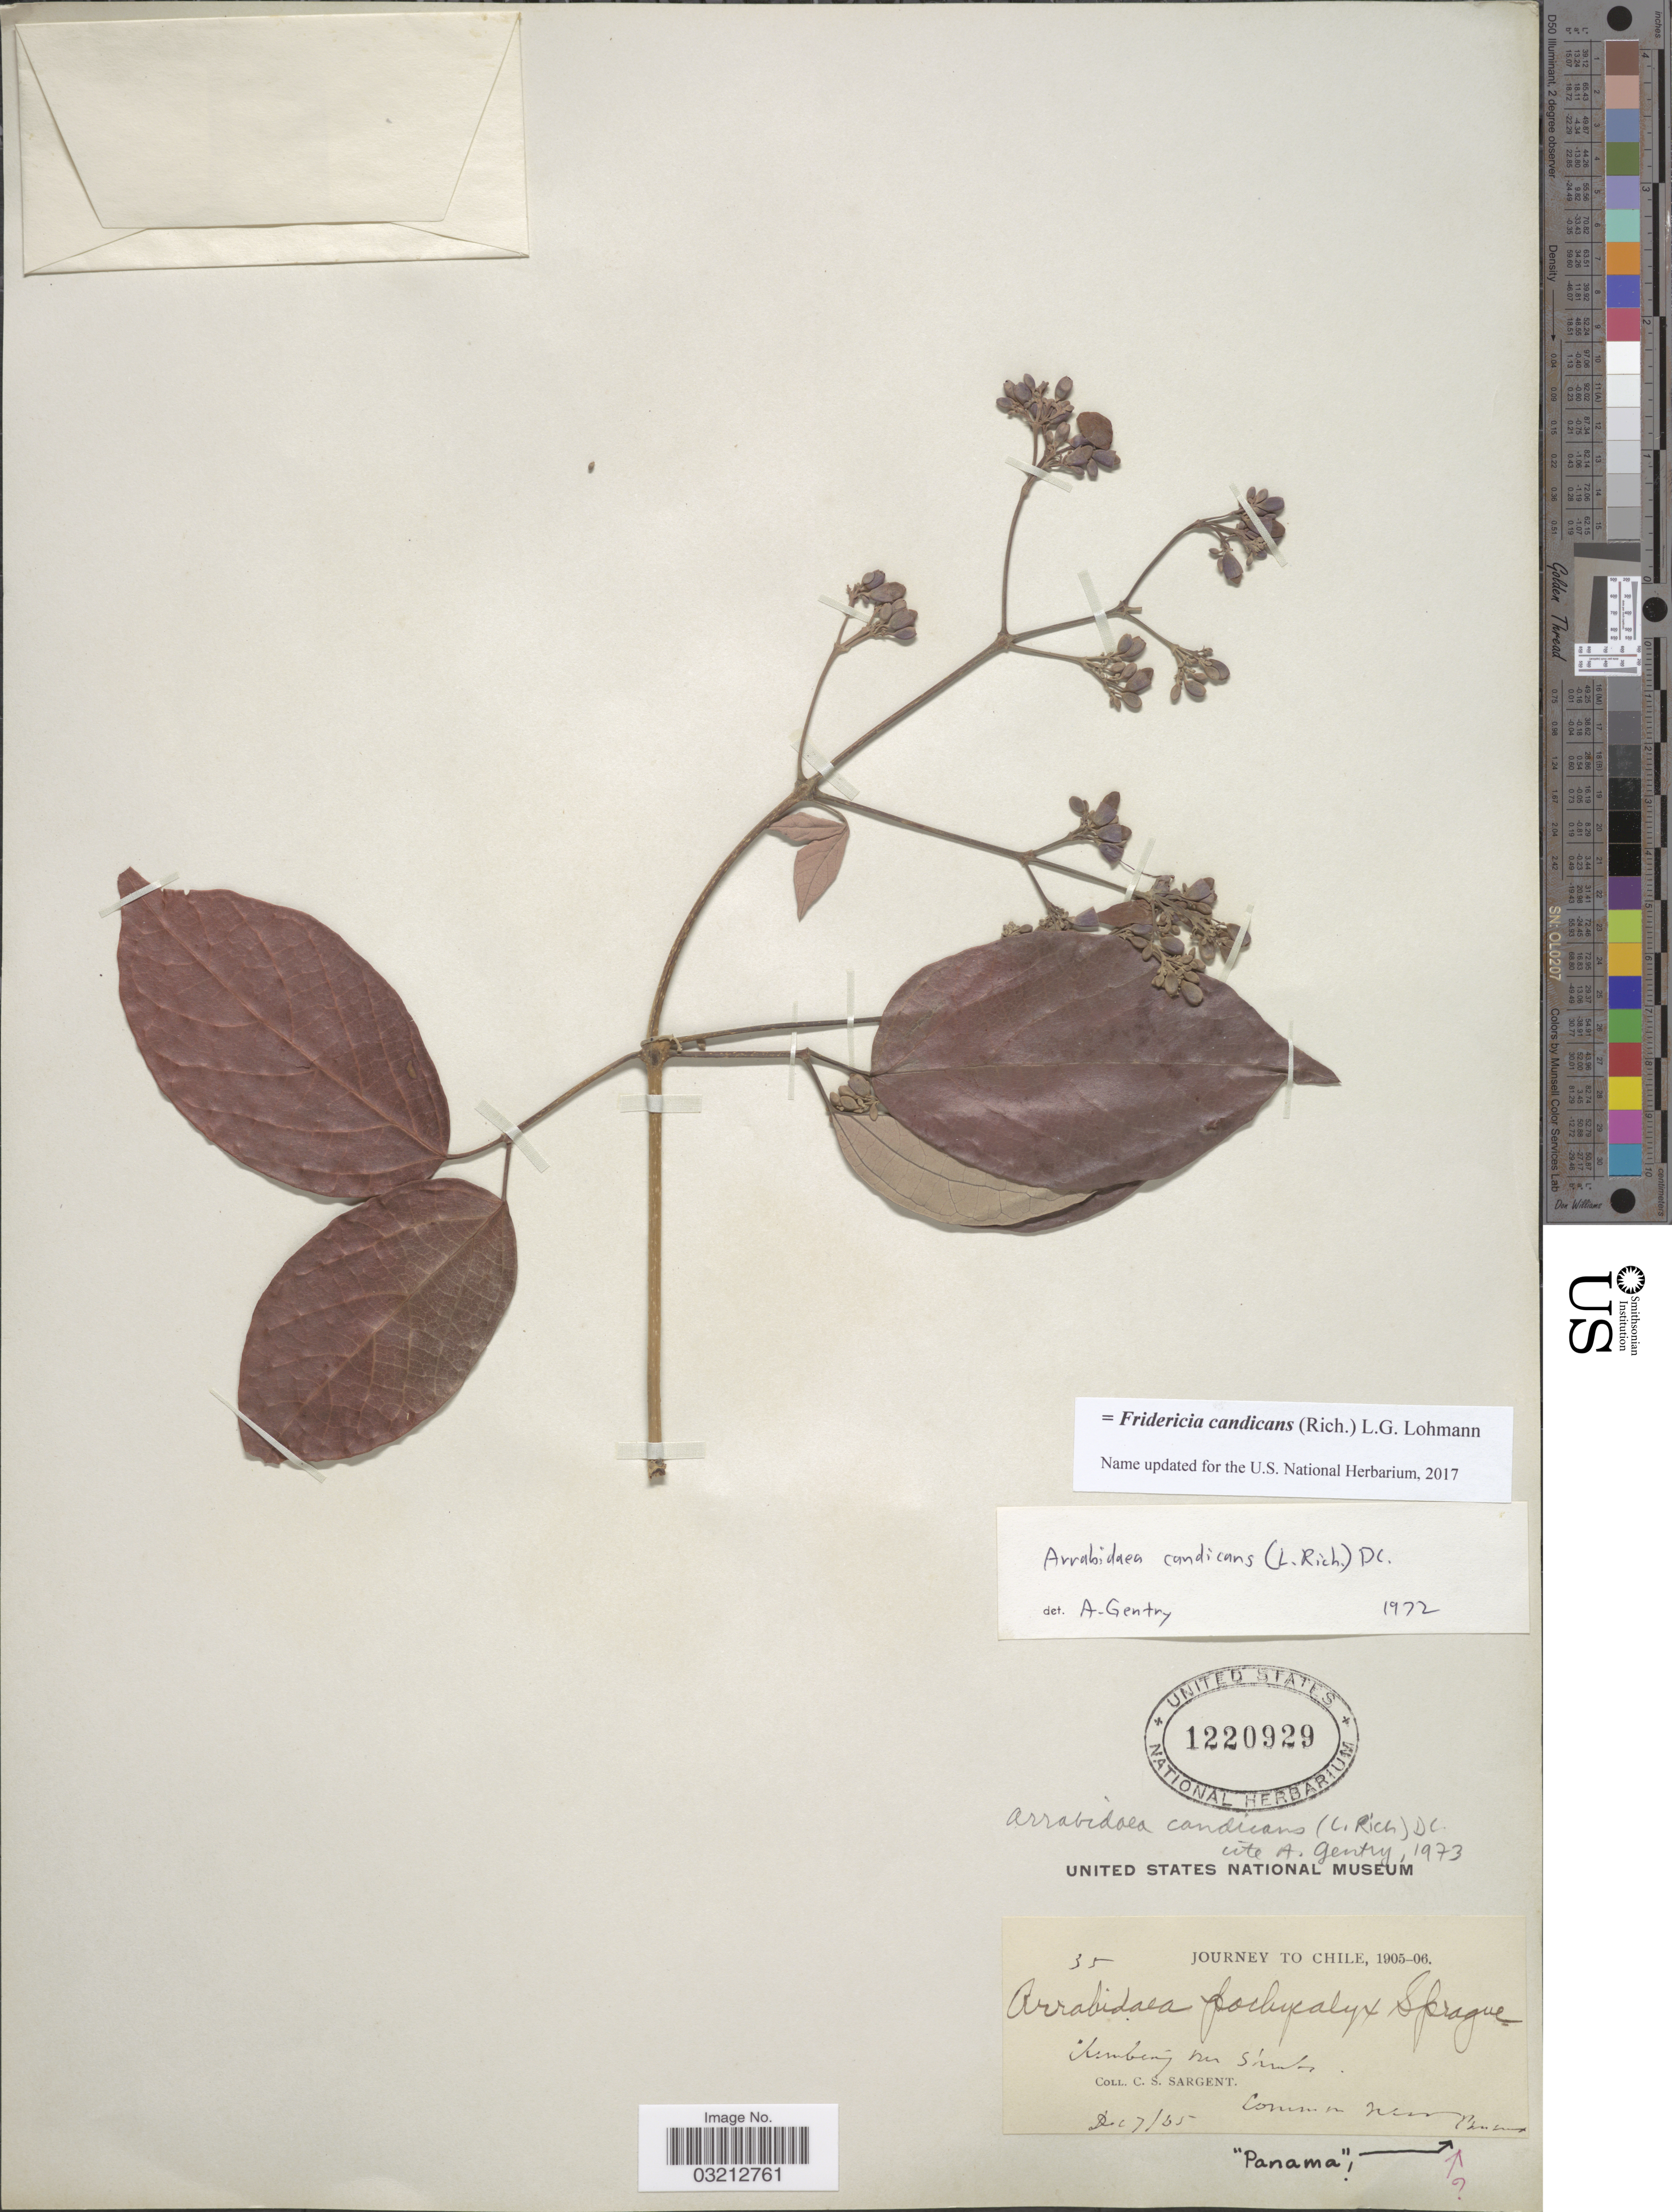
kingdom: Plantae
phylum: Tracheophyta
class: Magnoliopsida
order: Lamiales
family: Bignoniaceae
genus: Fridericia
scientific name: Fridericia candicans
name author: (Rich.) L.G. Lohmann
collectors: C. S. Sargent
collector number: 35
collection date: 1905-12-07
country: Panama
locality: Near Panama.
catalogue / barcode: US 1220929